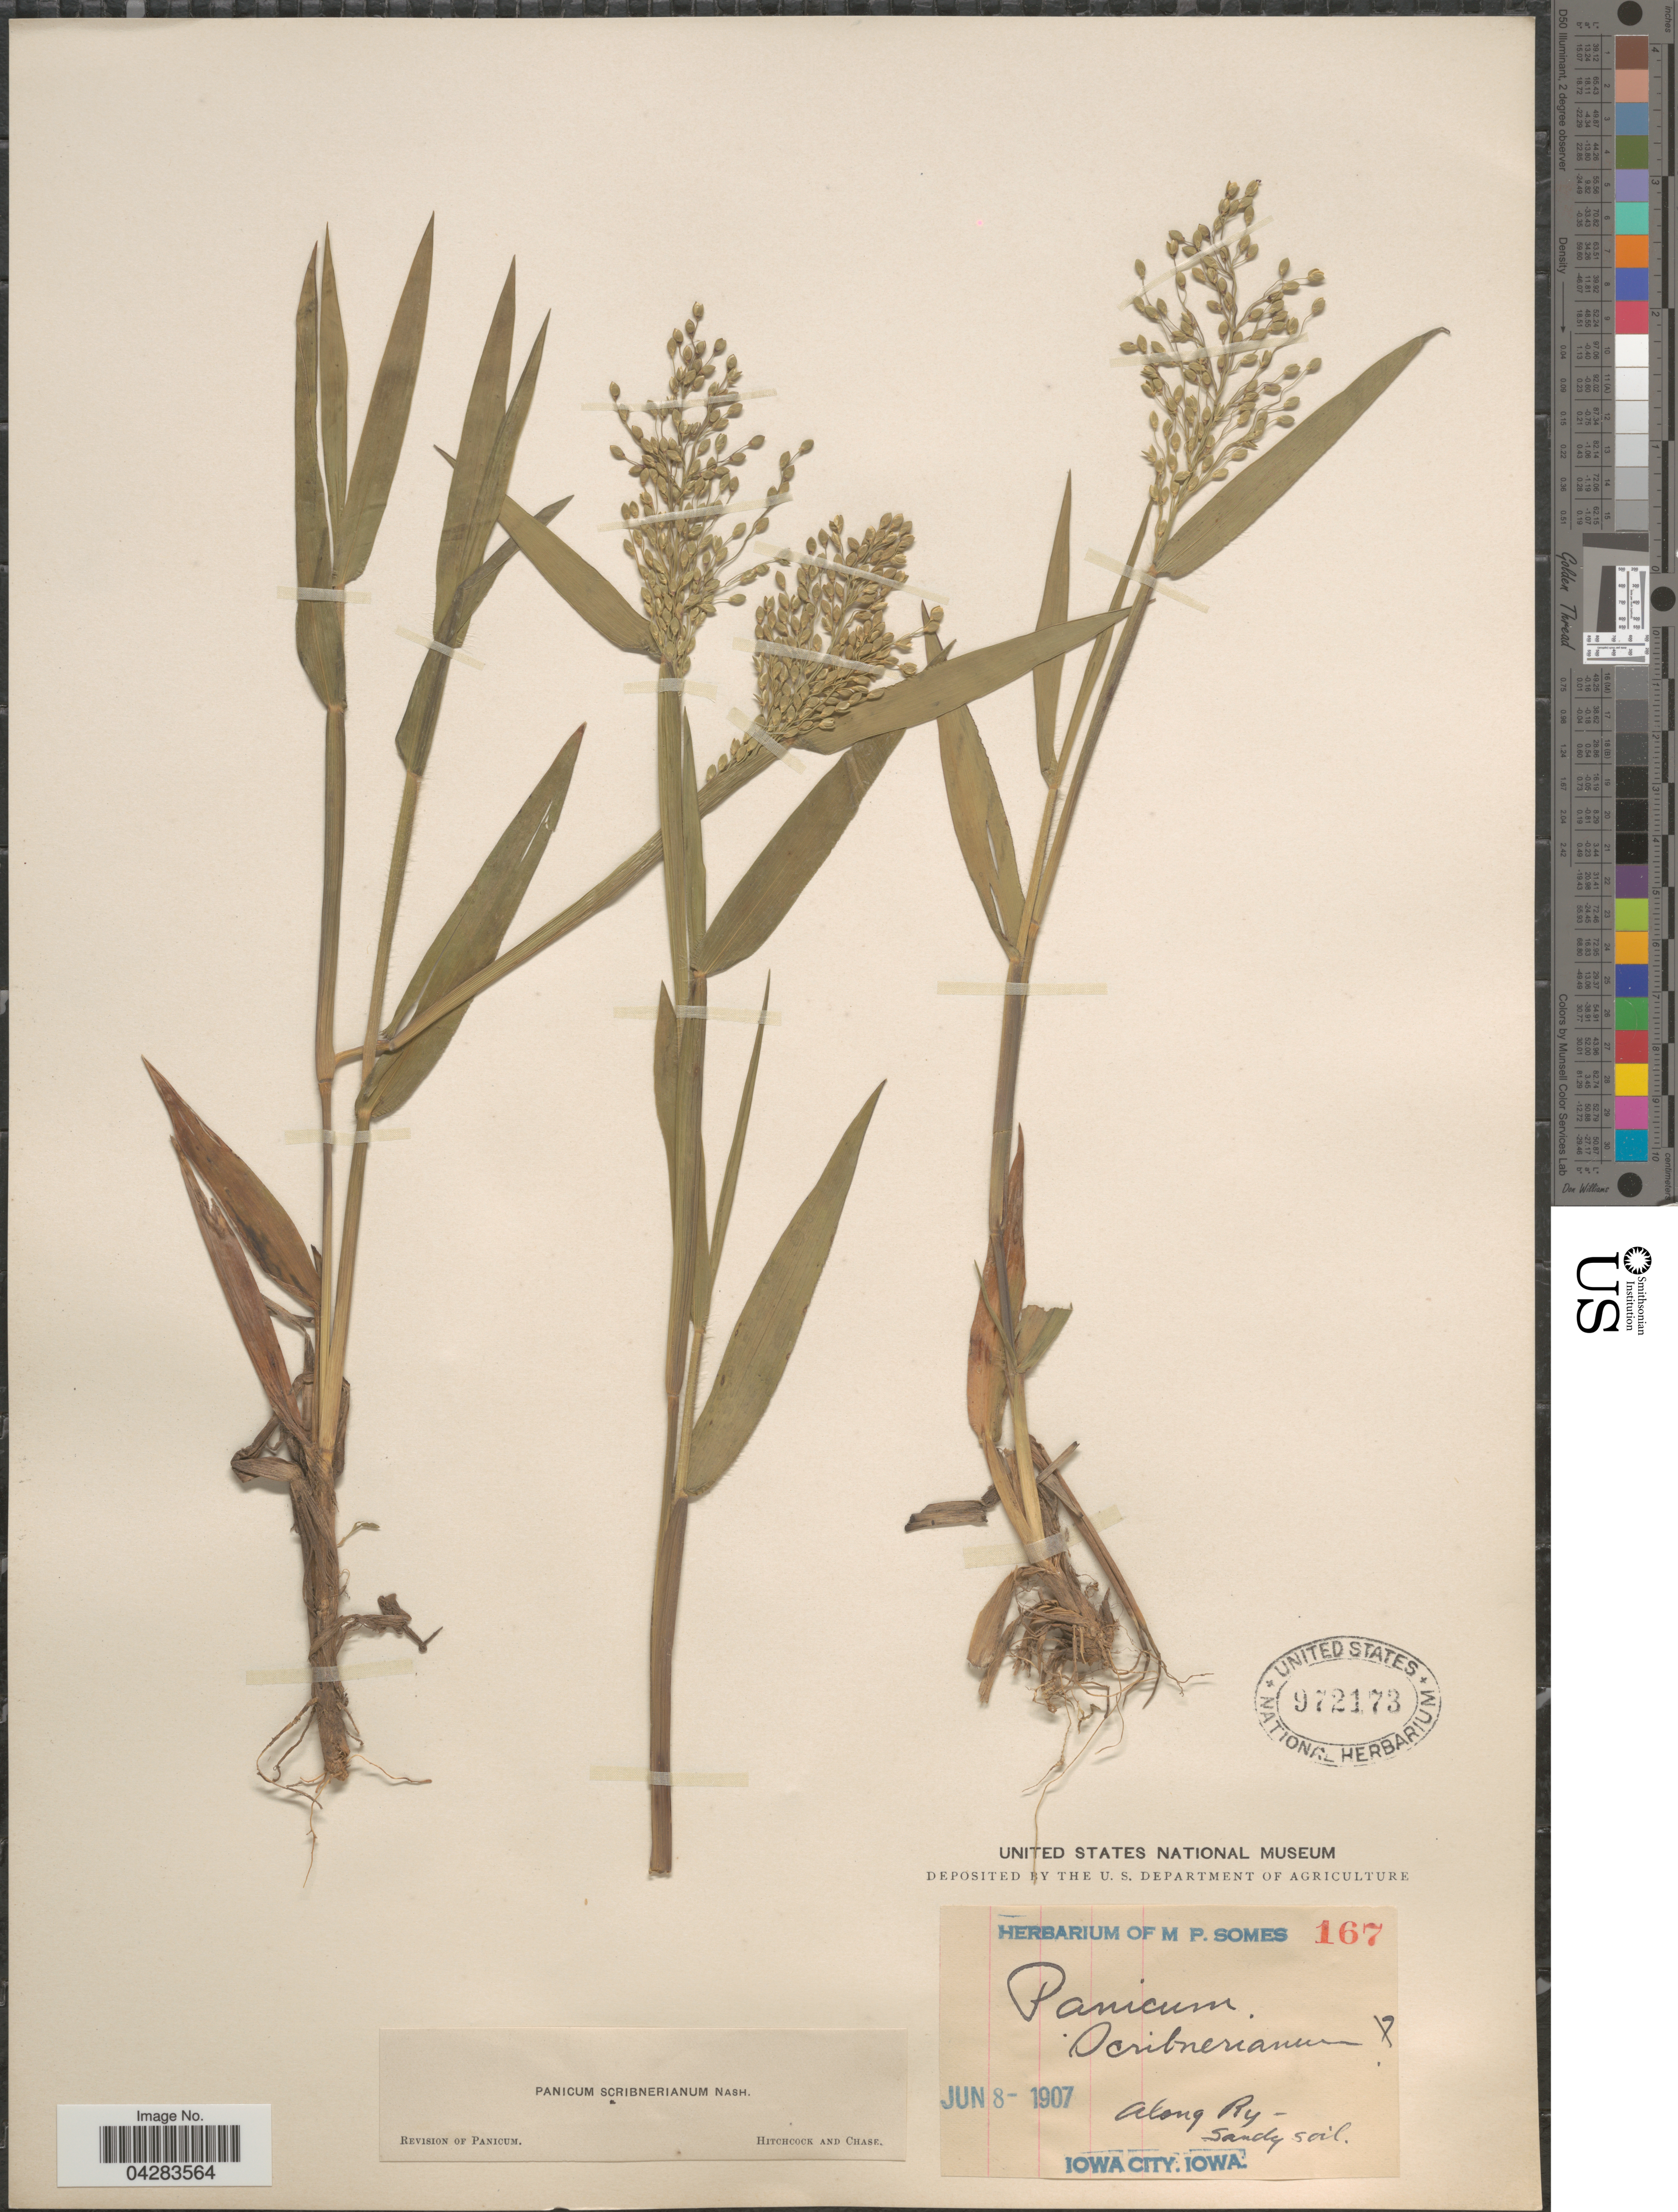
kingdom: Plantae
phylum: Tracheophyta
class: Liliopsida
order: Poales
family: Poaceae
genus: Dichanthelium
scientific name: Dichanthelium oligosanthes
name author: (Schult.) Gould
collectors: Ex herb. M. P. Somes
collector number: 167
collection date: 1907-06-08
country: United States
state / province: Iowa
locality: Along Ry. Iowa City.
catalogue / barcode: US 972173